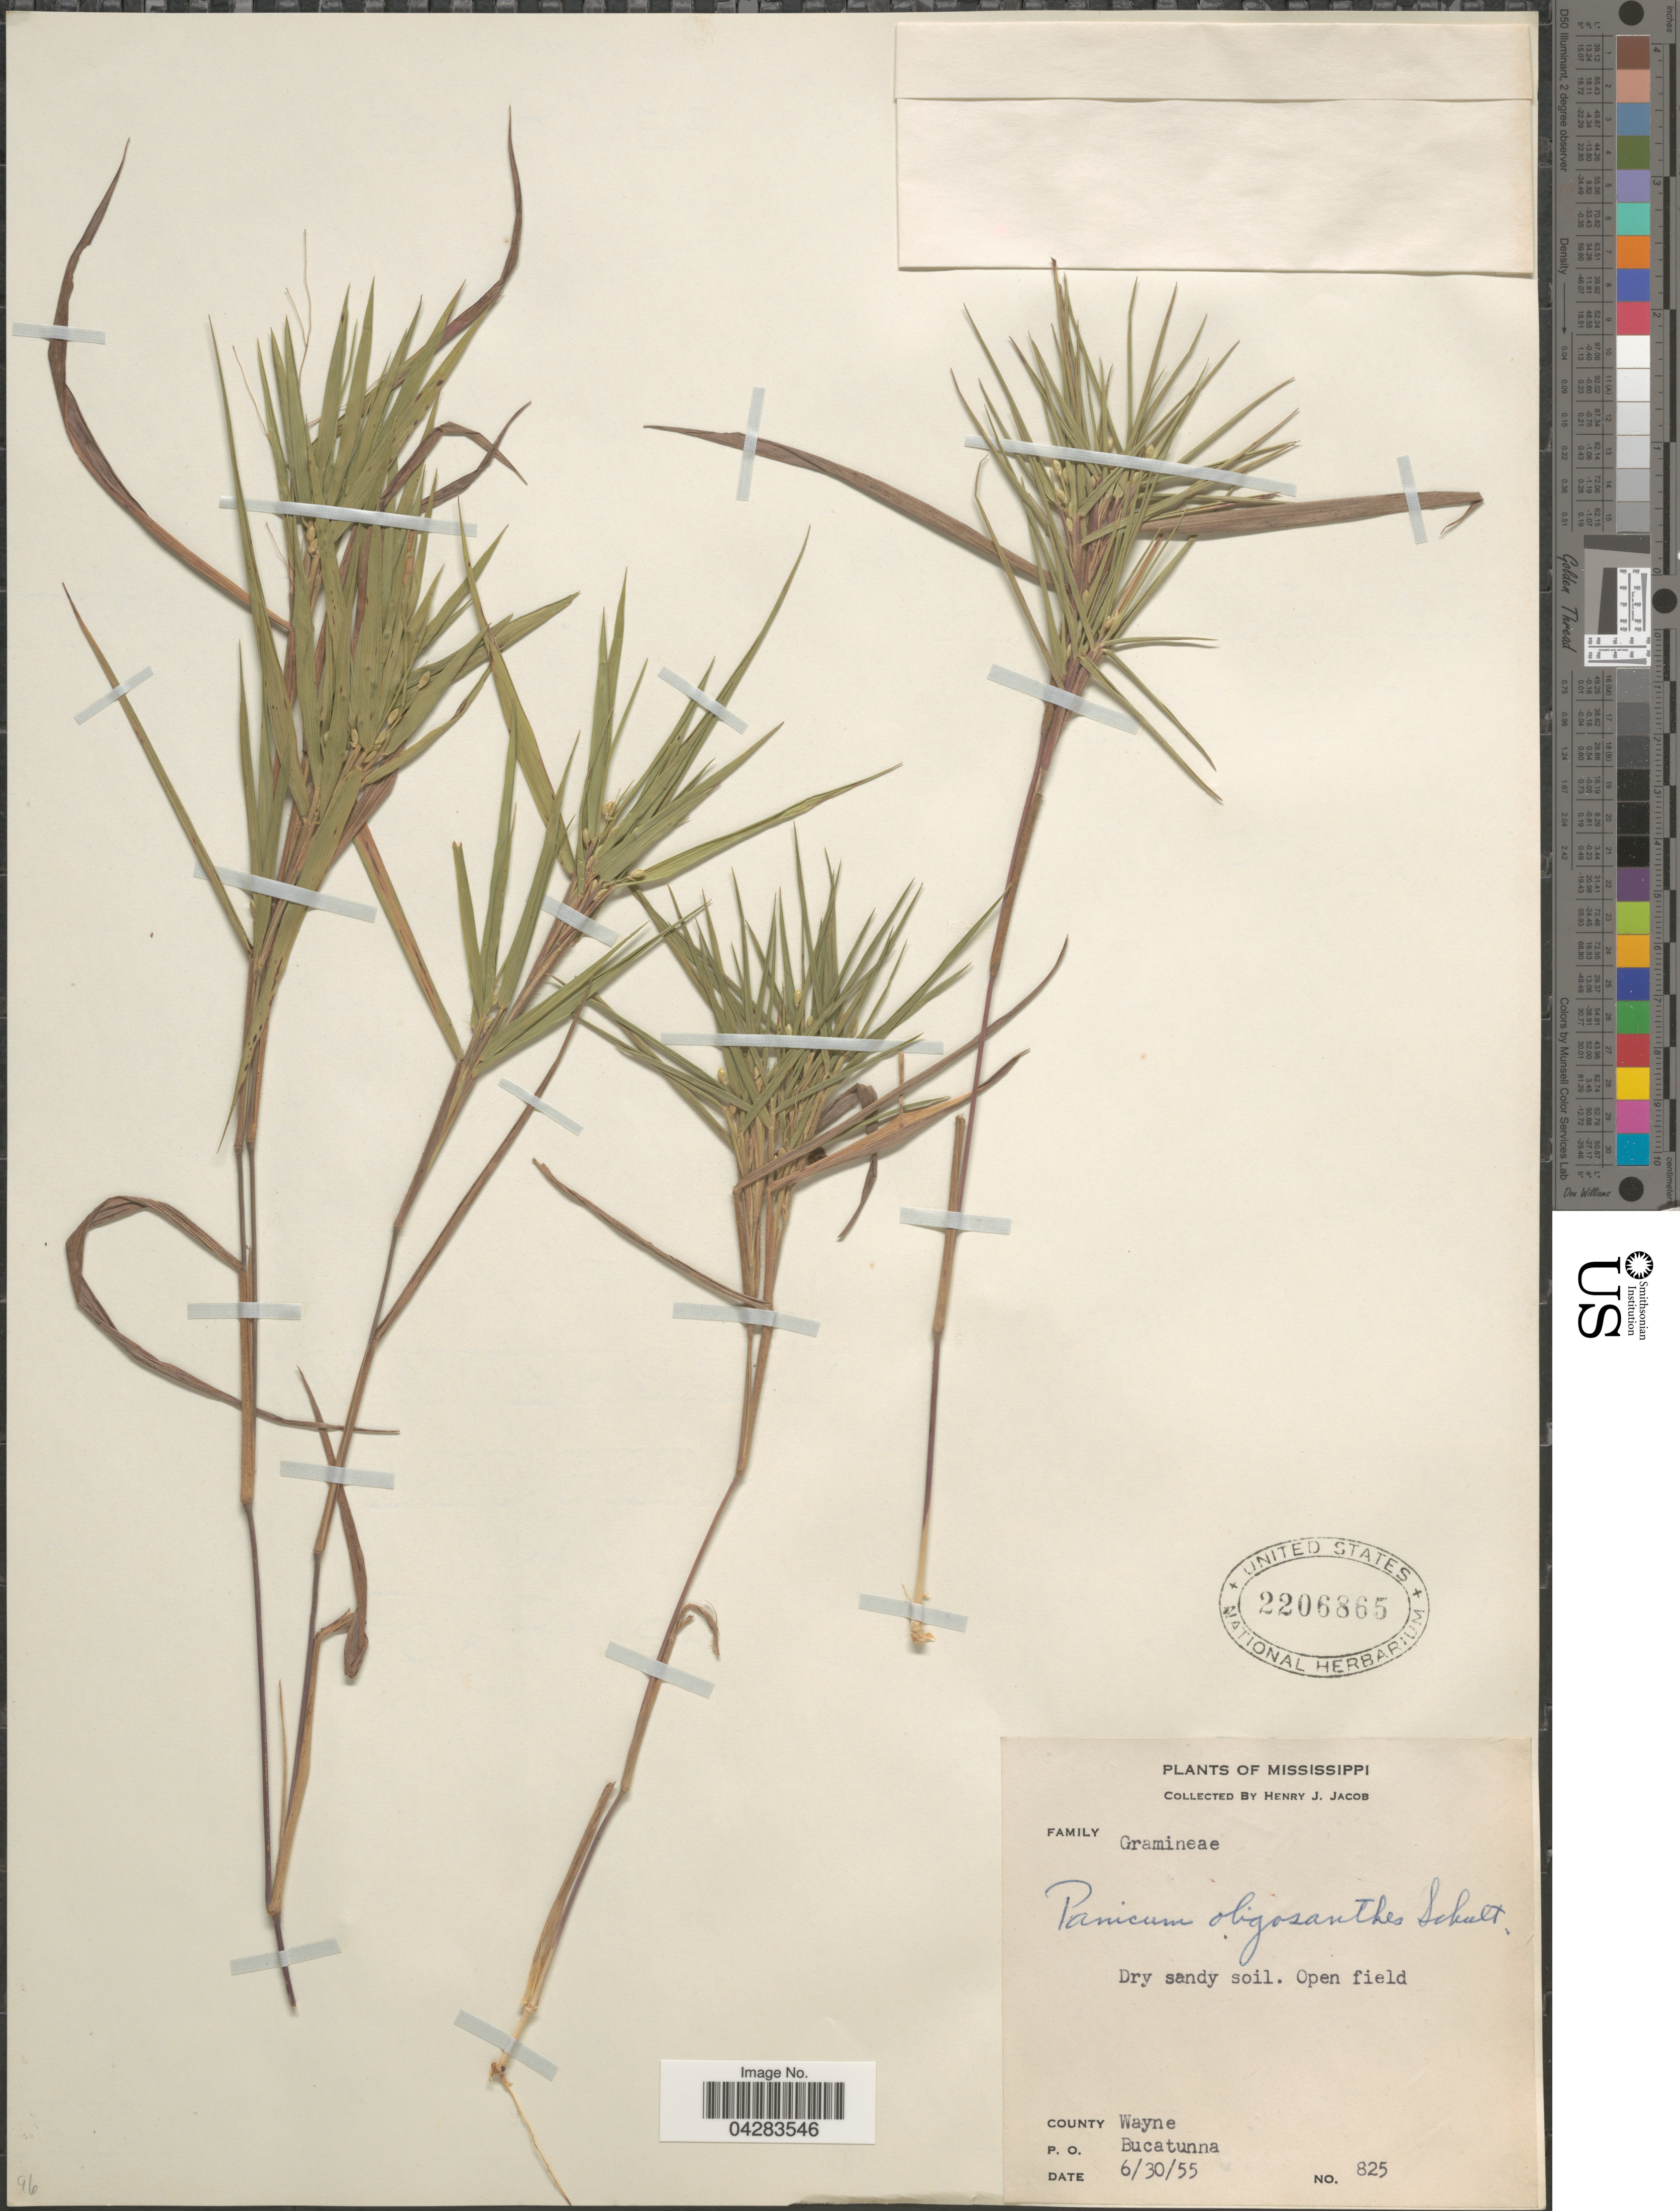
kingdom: Plantae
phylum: Tracheophyta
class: Liliopsida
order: Poales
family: Poaceae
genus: Dichanthelium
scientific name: Dichanthelium oligosanthes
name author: (Schult.) Gould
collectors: H. Jacob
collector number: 825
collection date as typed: Transcribed d/m/y: 30/6/55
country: United States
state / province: Mississippi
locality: County Wayne. P. O. Bucatunna.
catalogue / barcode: US 2206865